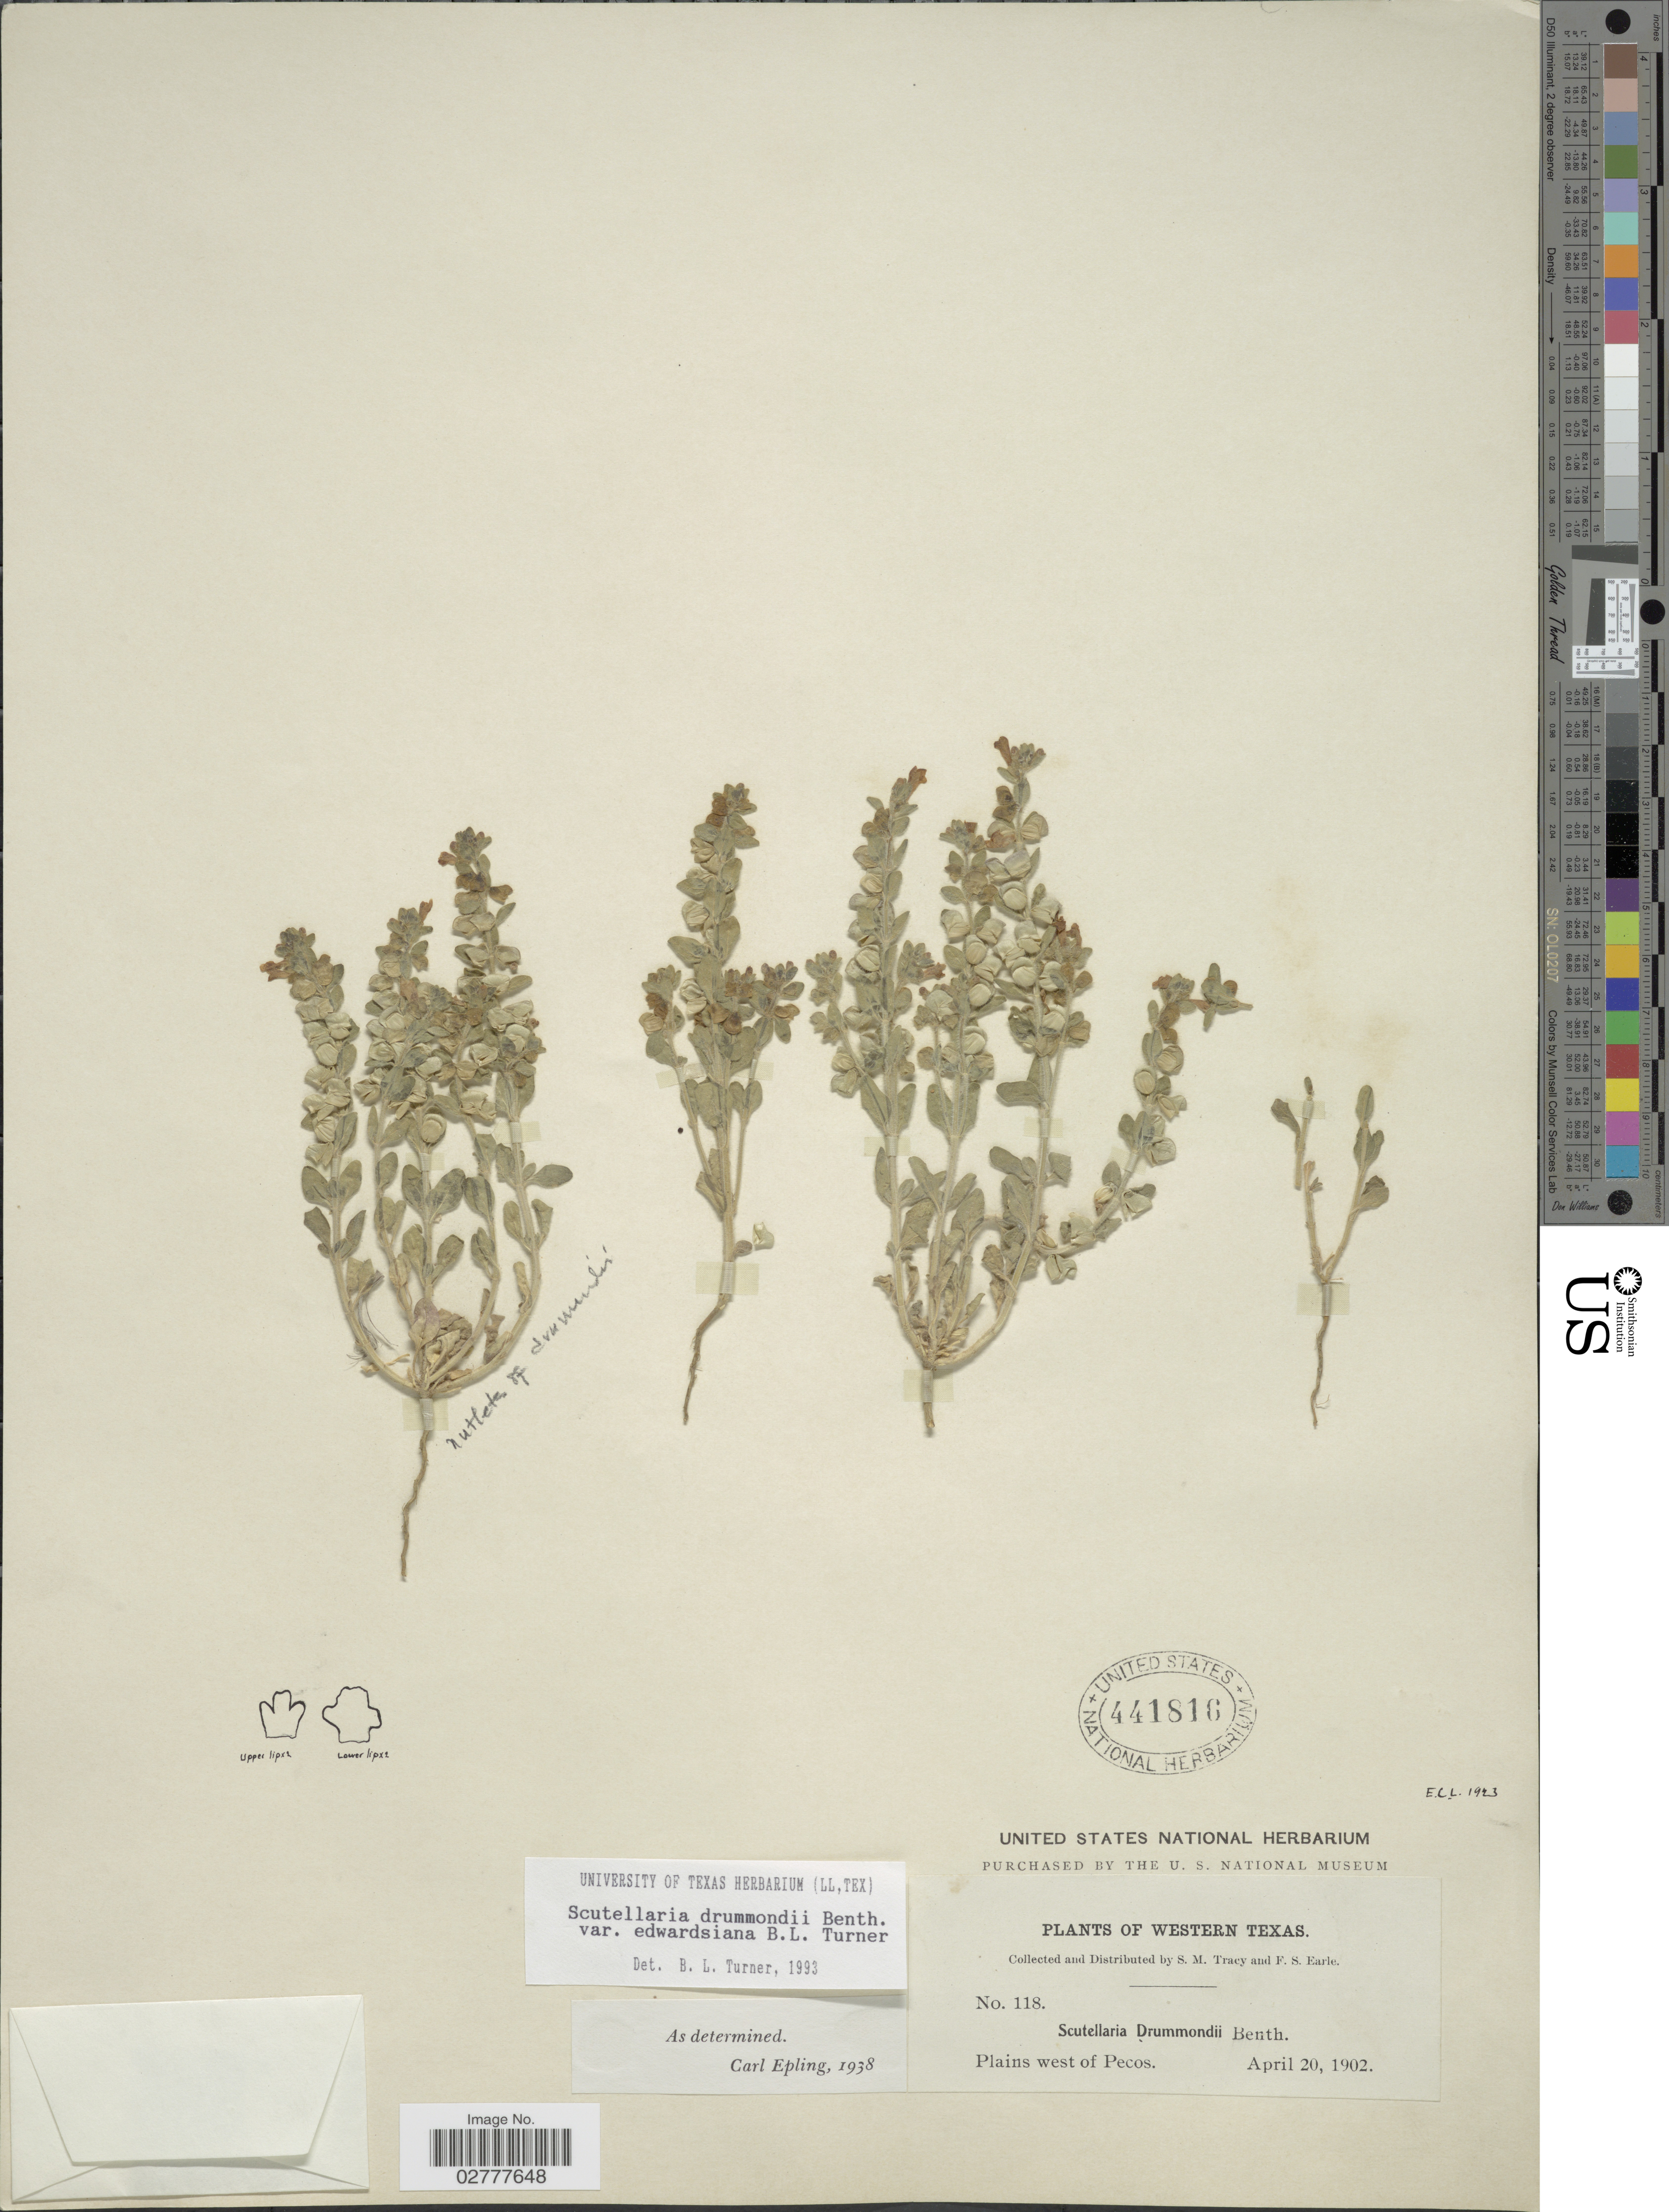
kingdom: Plantae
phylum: Tracheophyta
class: Magnoliopsida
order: Lamiales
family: Lamiaceae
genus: Scutellaria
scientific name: Scutellaria drummondii var. edwardsiana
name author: Benth.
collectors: S. M. Tracy & F. S. Earle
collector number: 118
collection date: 1902-04-20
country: United States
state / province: Texas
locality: Western Texas, Plaines west of Pecos.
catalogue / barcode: US 441816